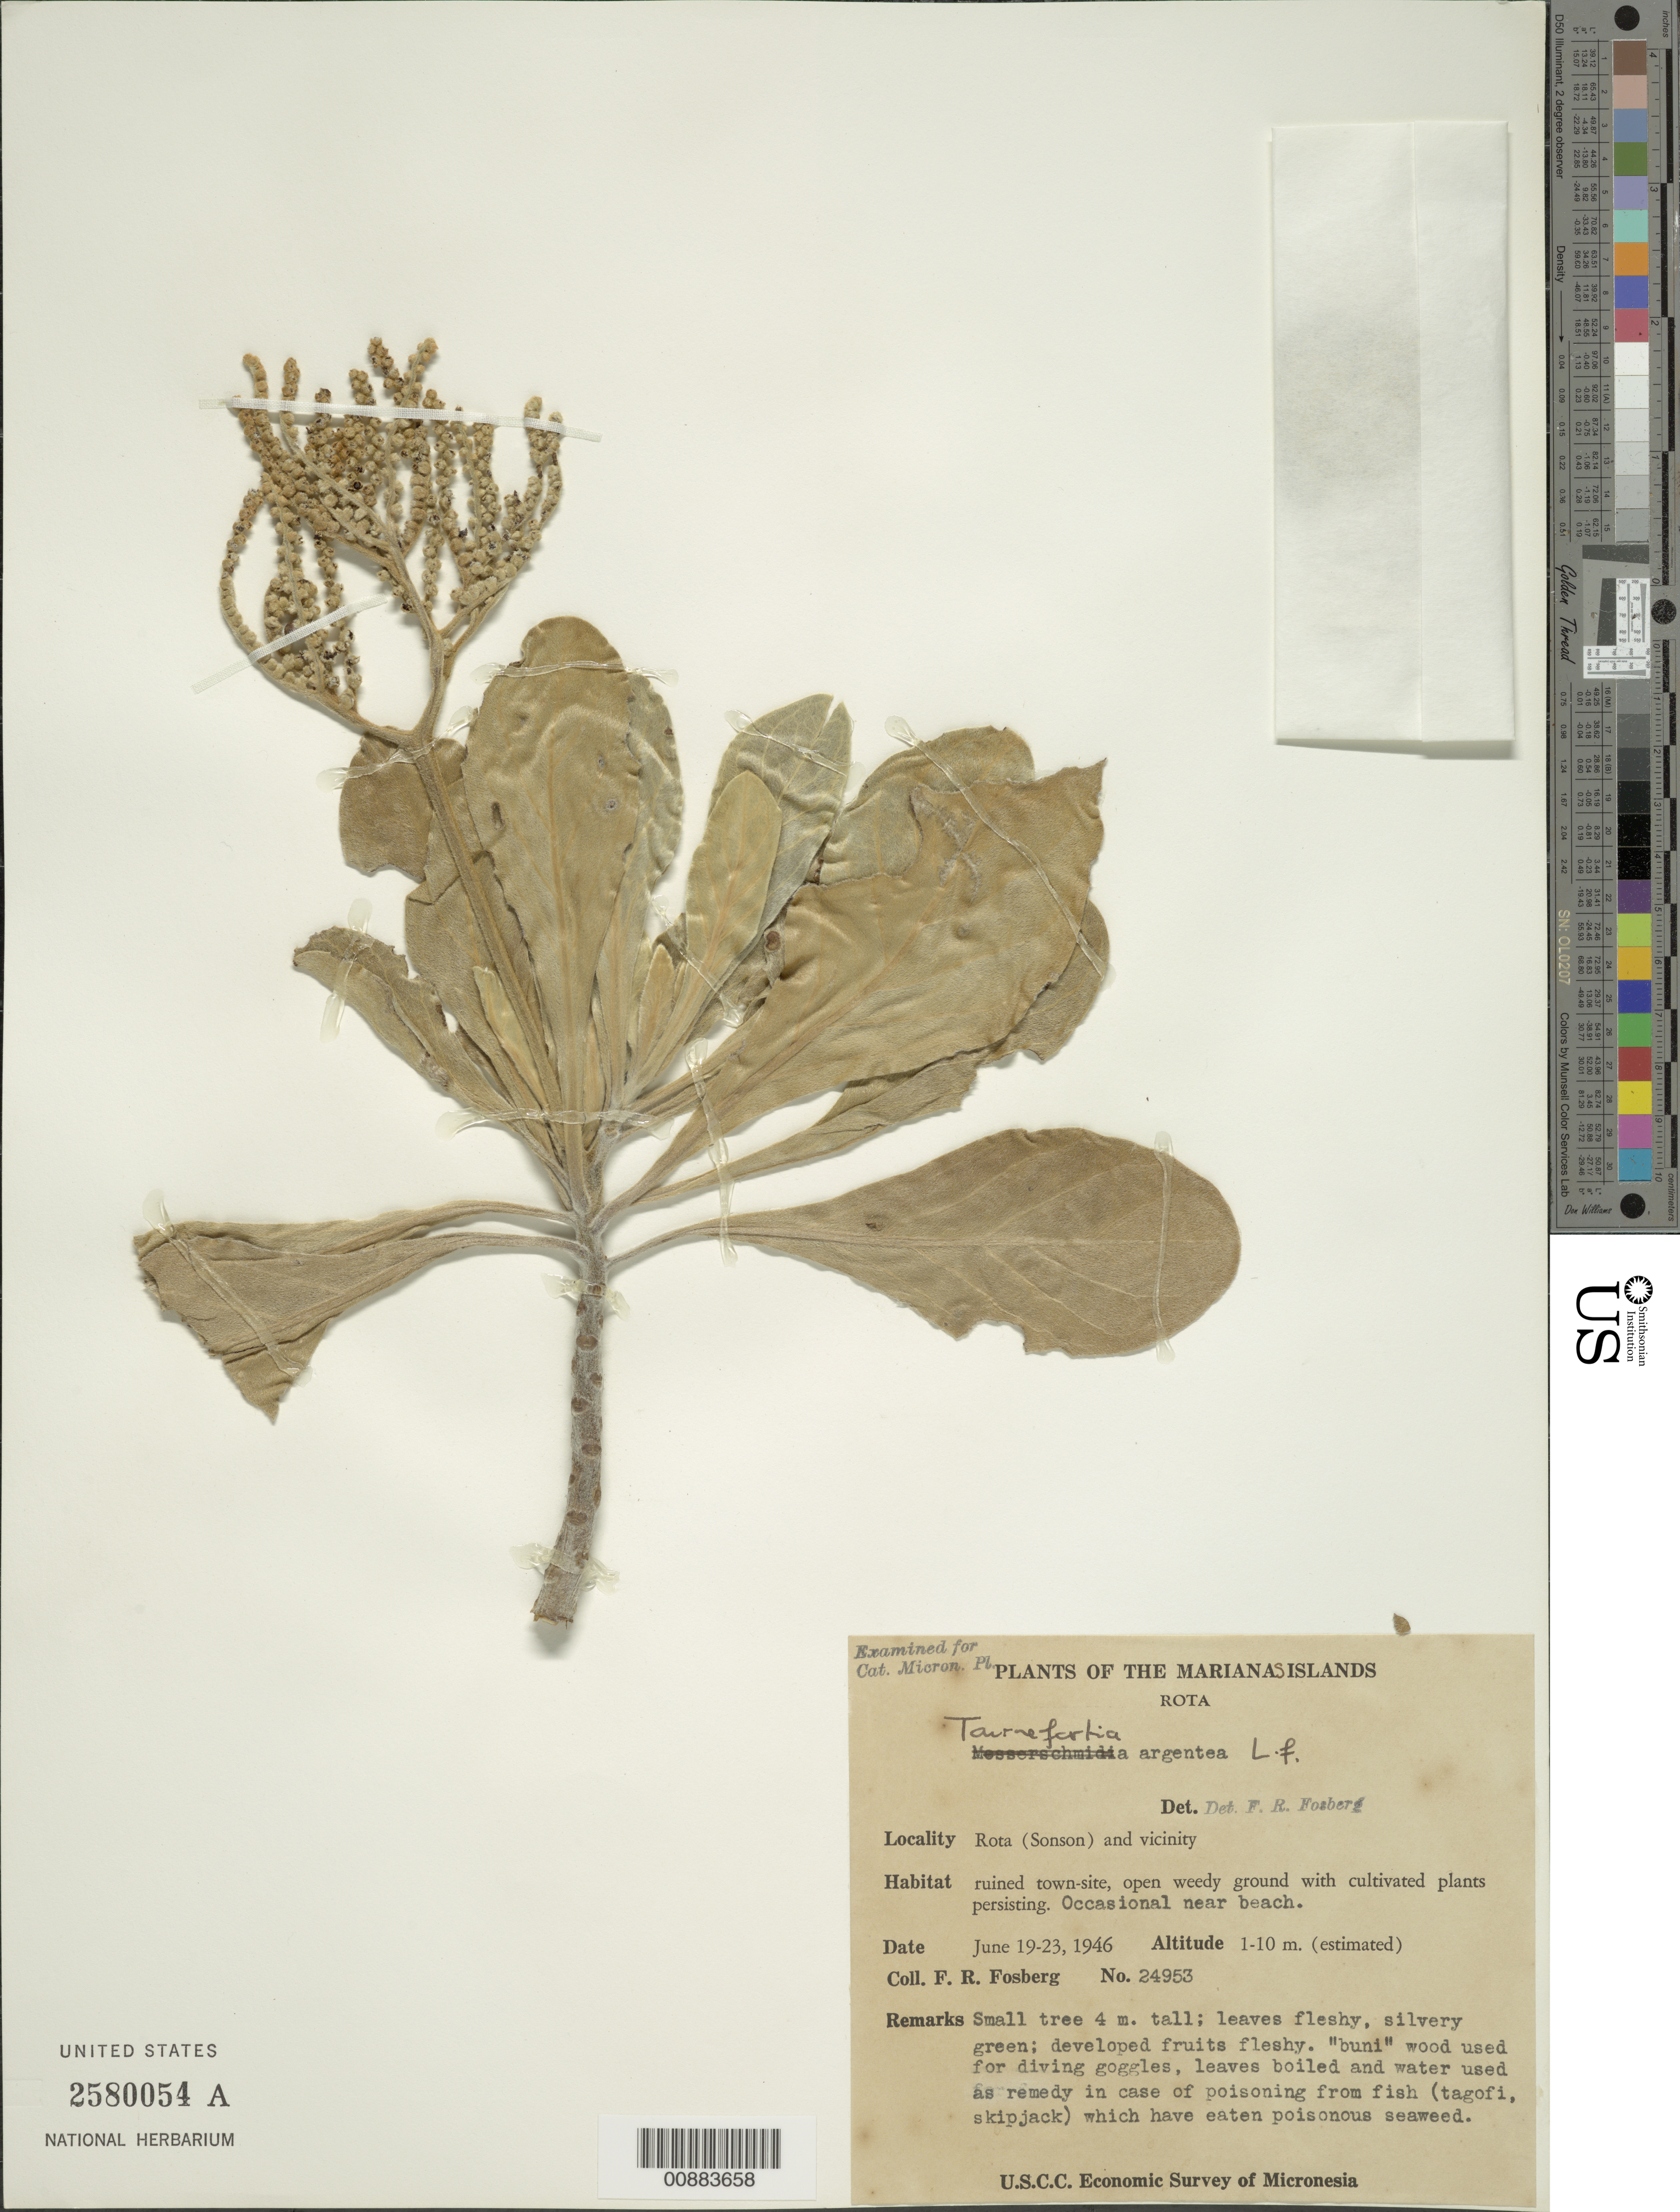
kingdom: Plantae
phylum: Tracheophyta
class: Magnoliopsida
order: Boraginales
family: Heliotropiaceae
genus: Heliotropium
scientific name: Heliotropium arboreum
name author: (Blanco) Mabberley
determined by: Wagner, W. L., (BOT), Smithsonian Institution - National Museum of Natural History (UNITED STATES)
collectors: F. R. Fosberg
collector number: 24953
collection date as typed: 19 Jun 1946 to 23 Jun 1946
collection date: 1946-06-19/1946-06-23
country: Northern Mariana Islands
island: Rota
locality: Rota (Sonson) and vacinity; ruined town-site, open weedy ground with cultivated plants persisting. Occasional near beach.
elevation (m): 1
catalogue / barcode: US 2580054